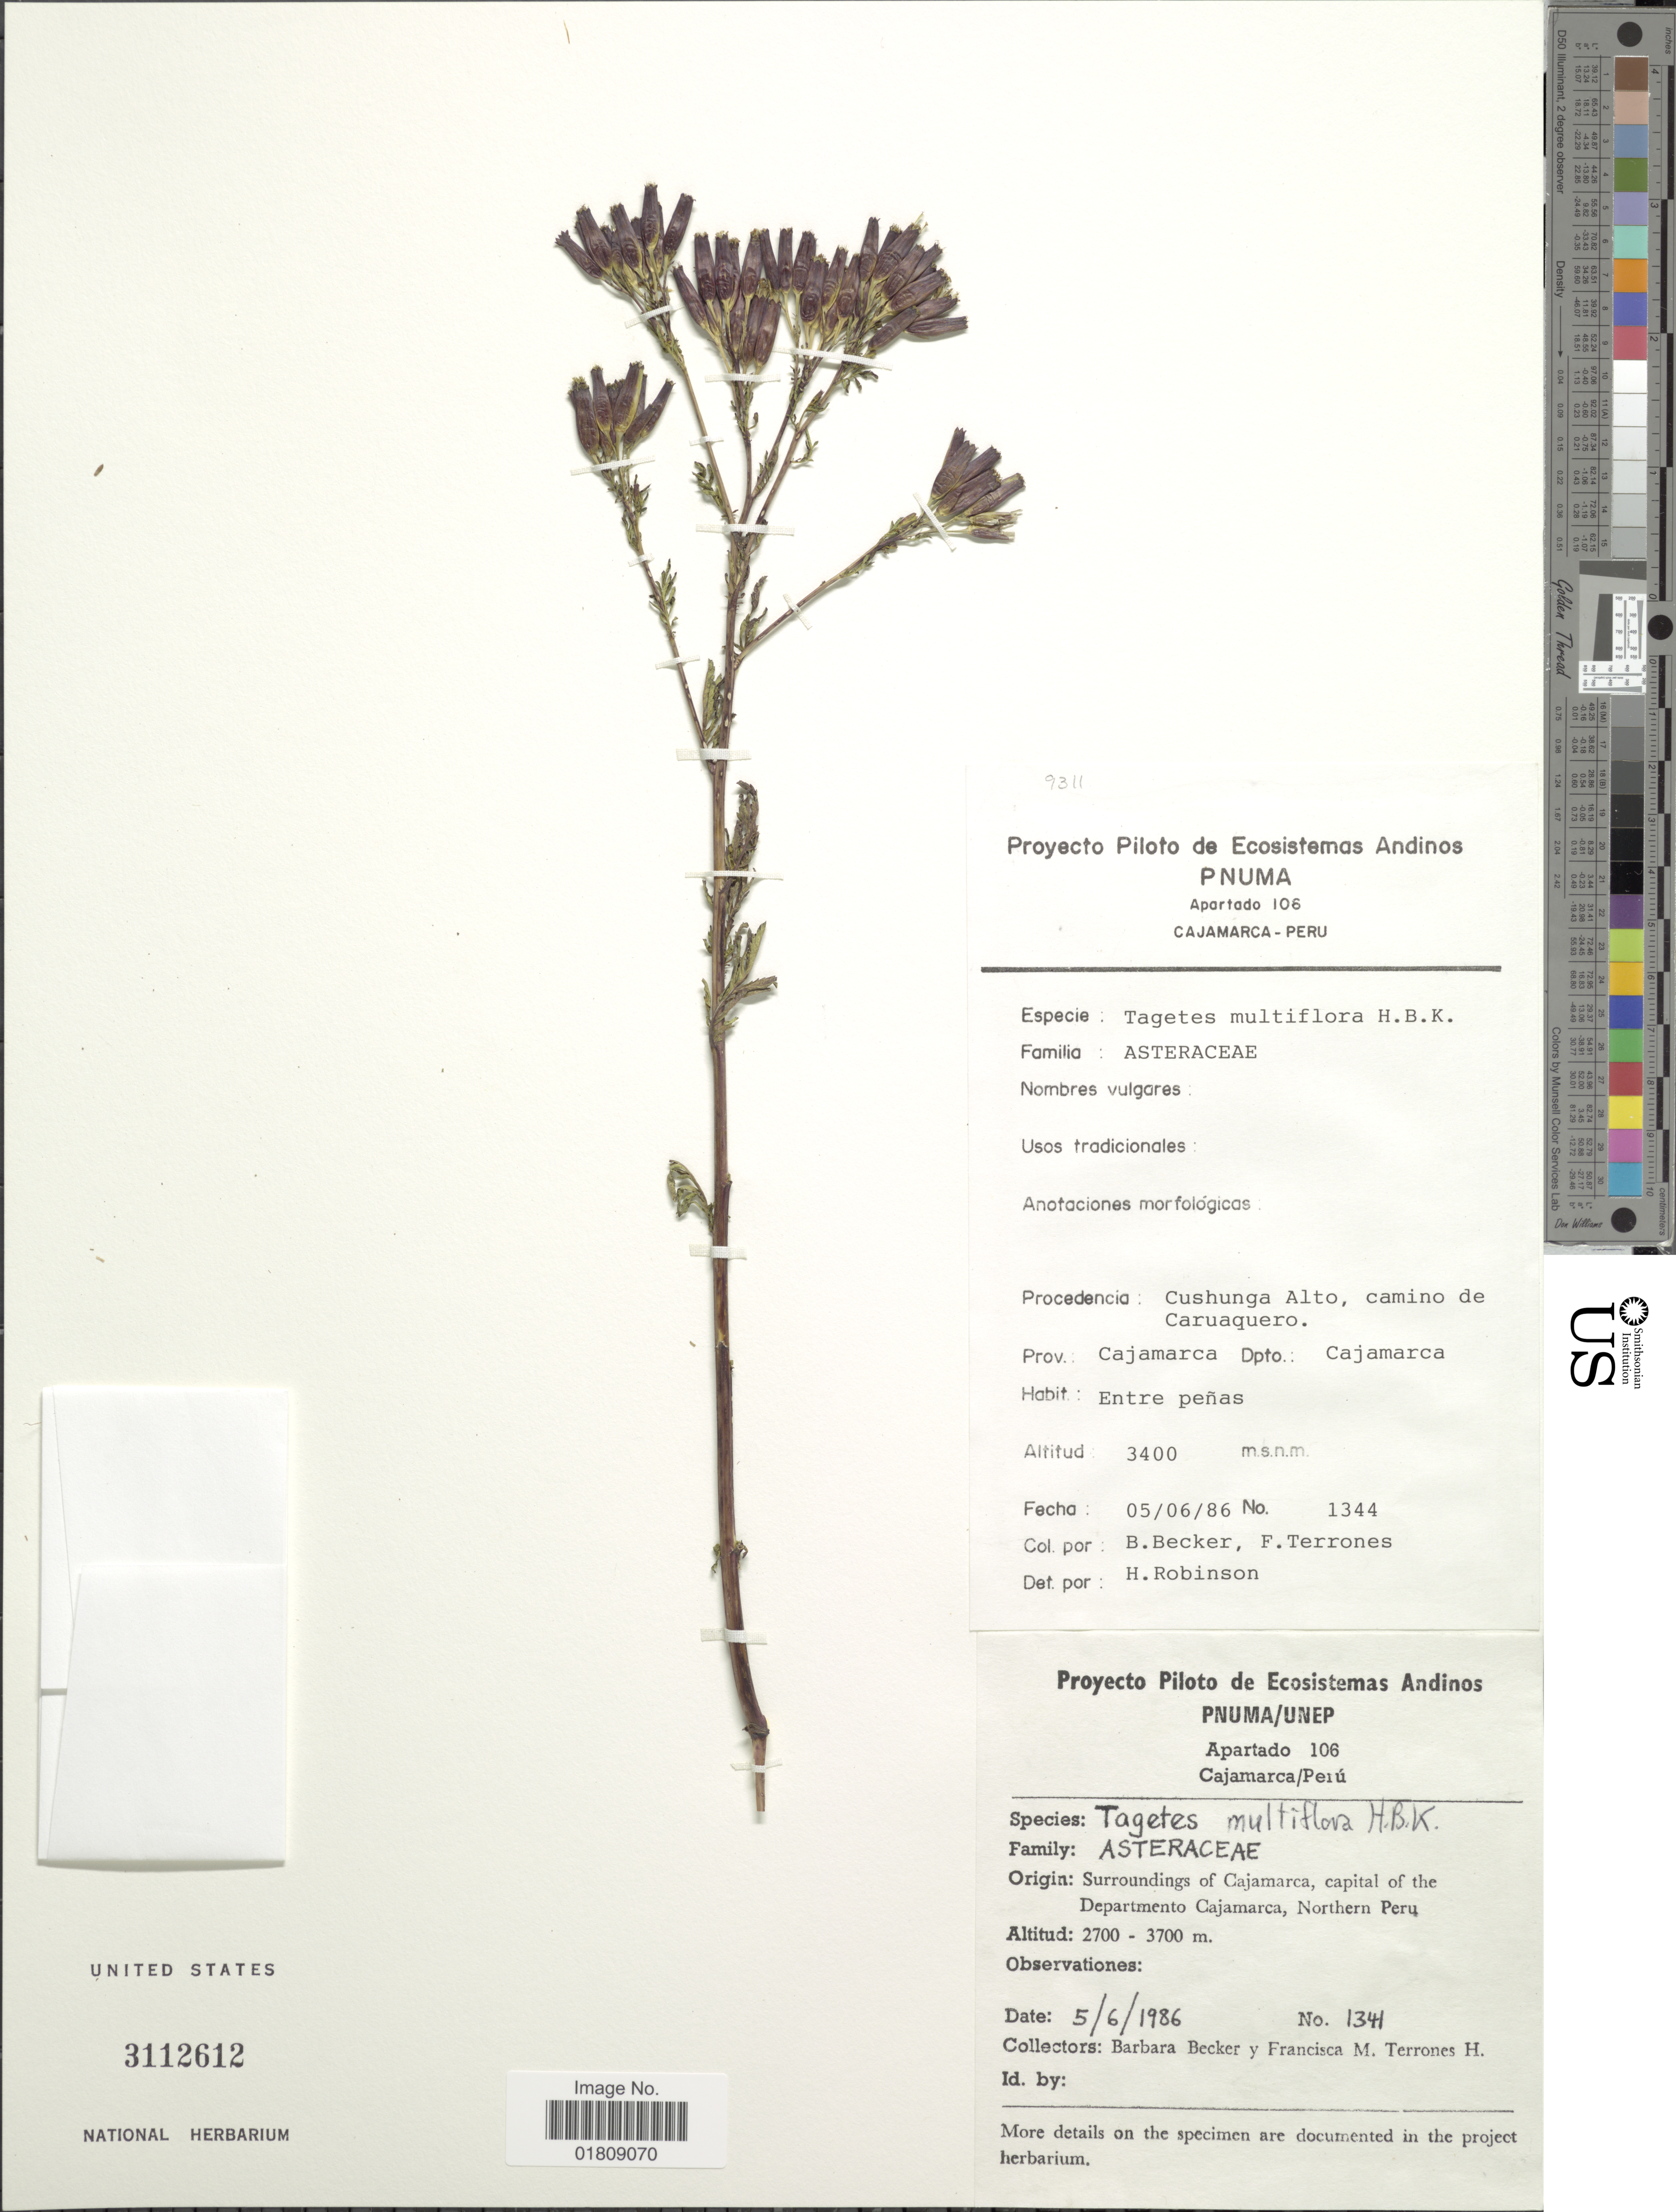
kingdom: Plantae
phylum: Tracheophyta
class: Magnoliopsida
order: Asterales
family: Asteraceae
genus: Tagetes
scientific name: Tagetes multiflora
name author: Kunth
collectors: B. Becker & F. Terrones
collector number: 1341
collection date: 1986-06-05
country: Peru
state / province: Cajamarca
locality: Cushunga Alto, camino de Caruaquero, Dpto. Cajamarca, entre penas, surroundings of Cajamarca, capital of the Departamento Cajamarca, Northern Peru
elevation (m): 3400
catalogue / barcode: US 3112612